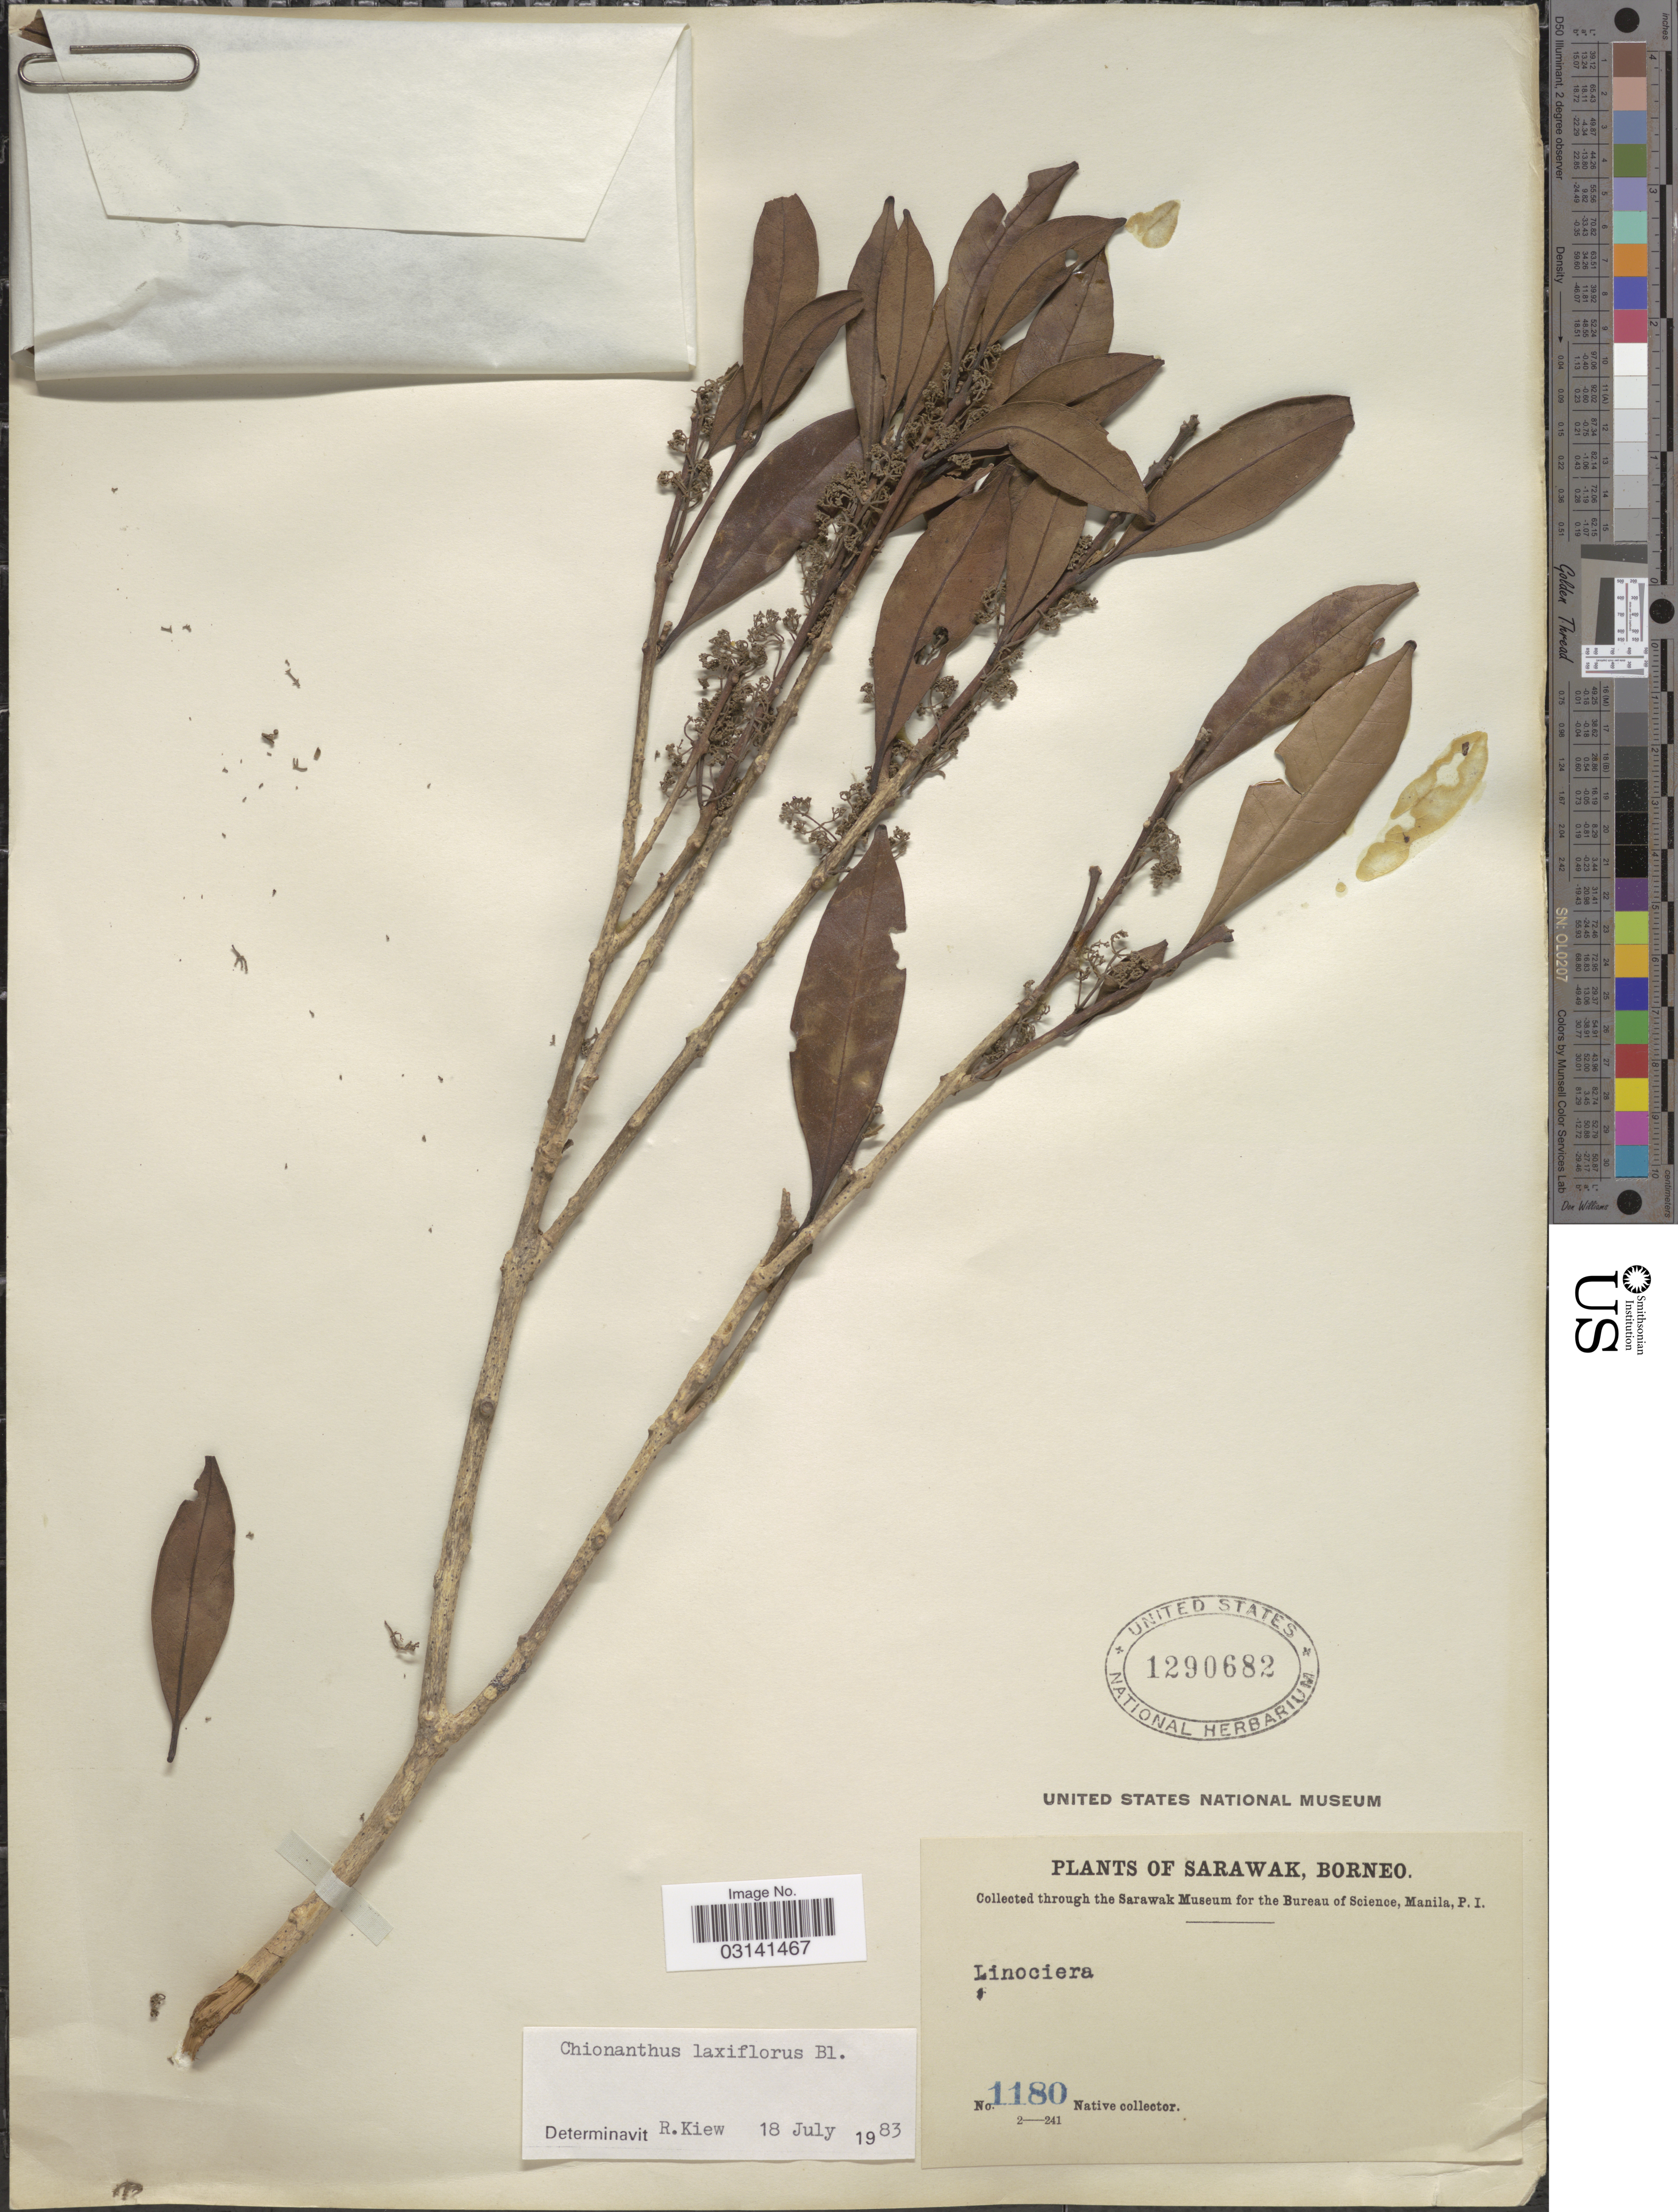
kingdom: Plantae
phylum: Tracheophyta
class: Magnoliopsida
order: Lamiales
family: Oleaceae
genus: Chionanthus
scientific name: Chionanthus laxiflorus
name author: Blume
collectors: Native collector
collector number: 1180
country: Malaysia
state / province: Sarawak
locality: Borneo.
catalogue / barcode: US 1290682